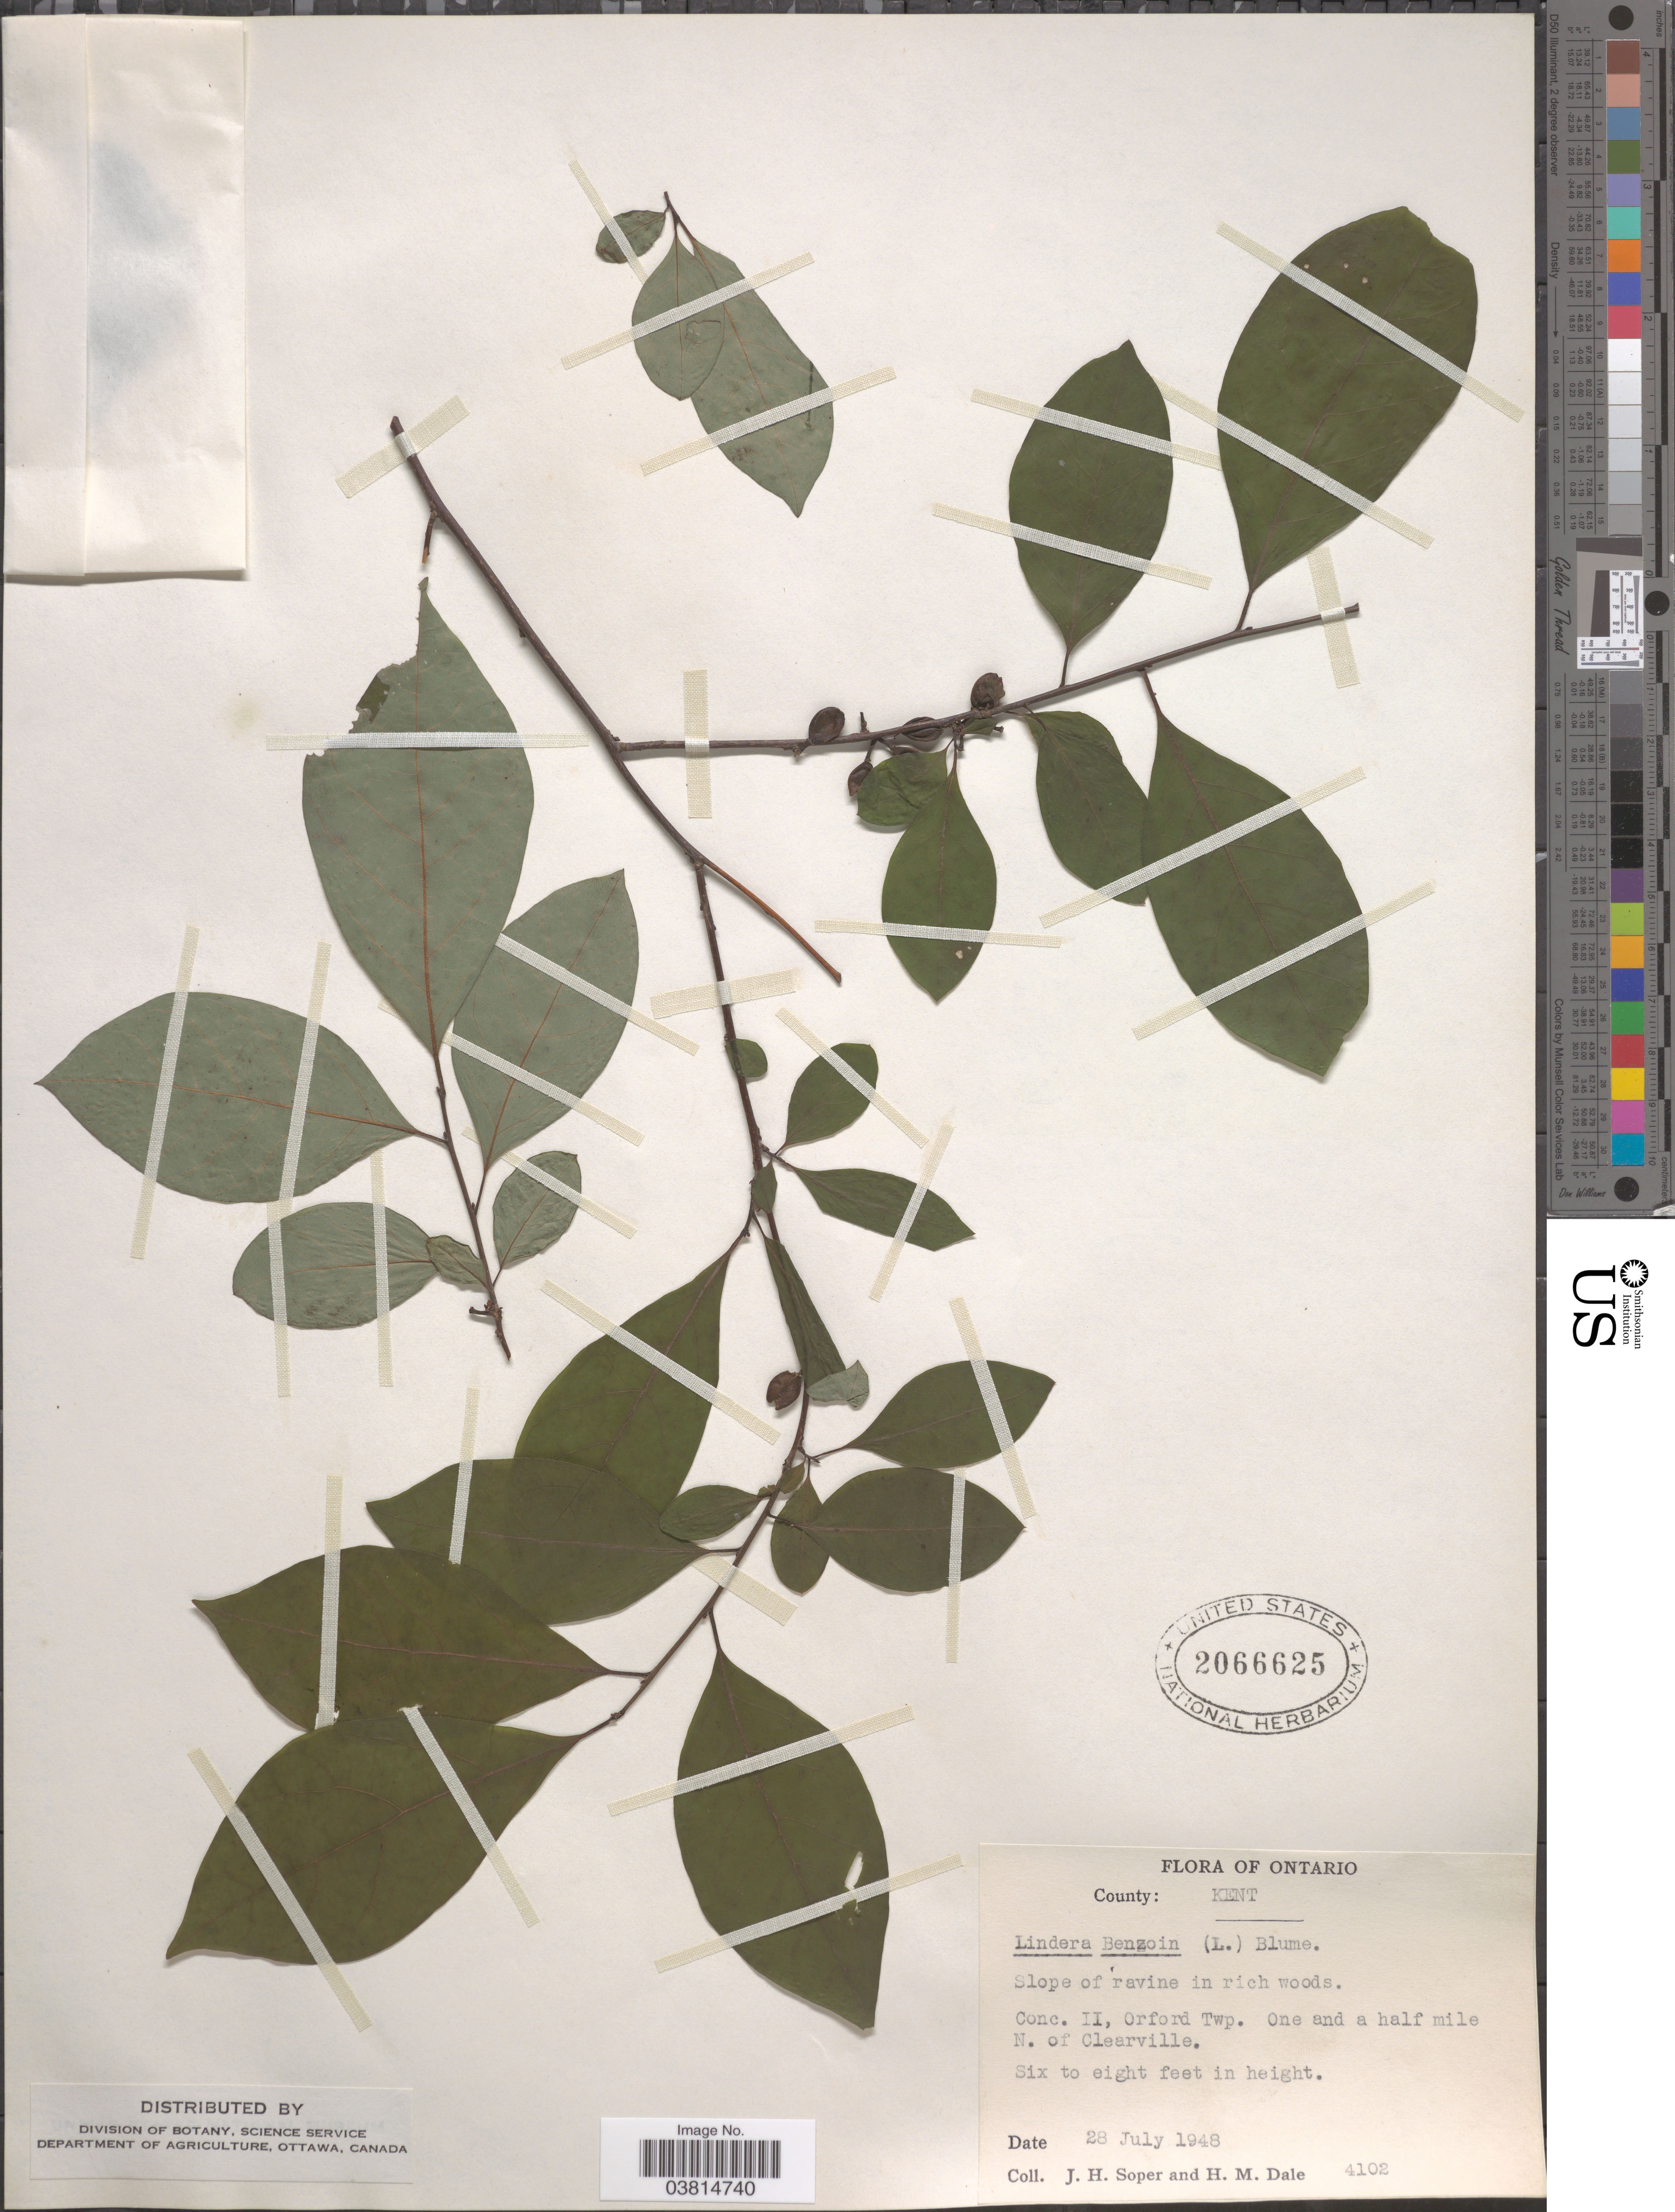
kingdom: Plantae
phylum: Tracheophyta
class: Magnoliopsida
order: Laurales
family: Lauraceae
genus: Lindera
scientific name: Lindera aestivalis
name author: Blume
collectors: J. H. Soper & H. M. Dale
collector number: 4102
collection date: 1948-07-28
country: Canada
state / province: Ontario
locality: County: Kent. Conc. II, Orford Twp. One and a half mile N. of Clearville.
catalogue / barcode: US 2066625